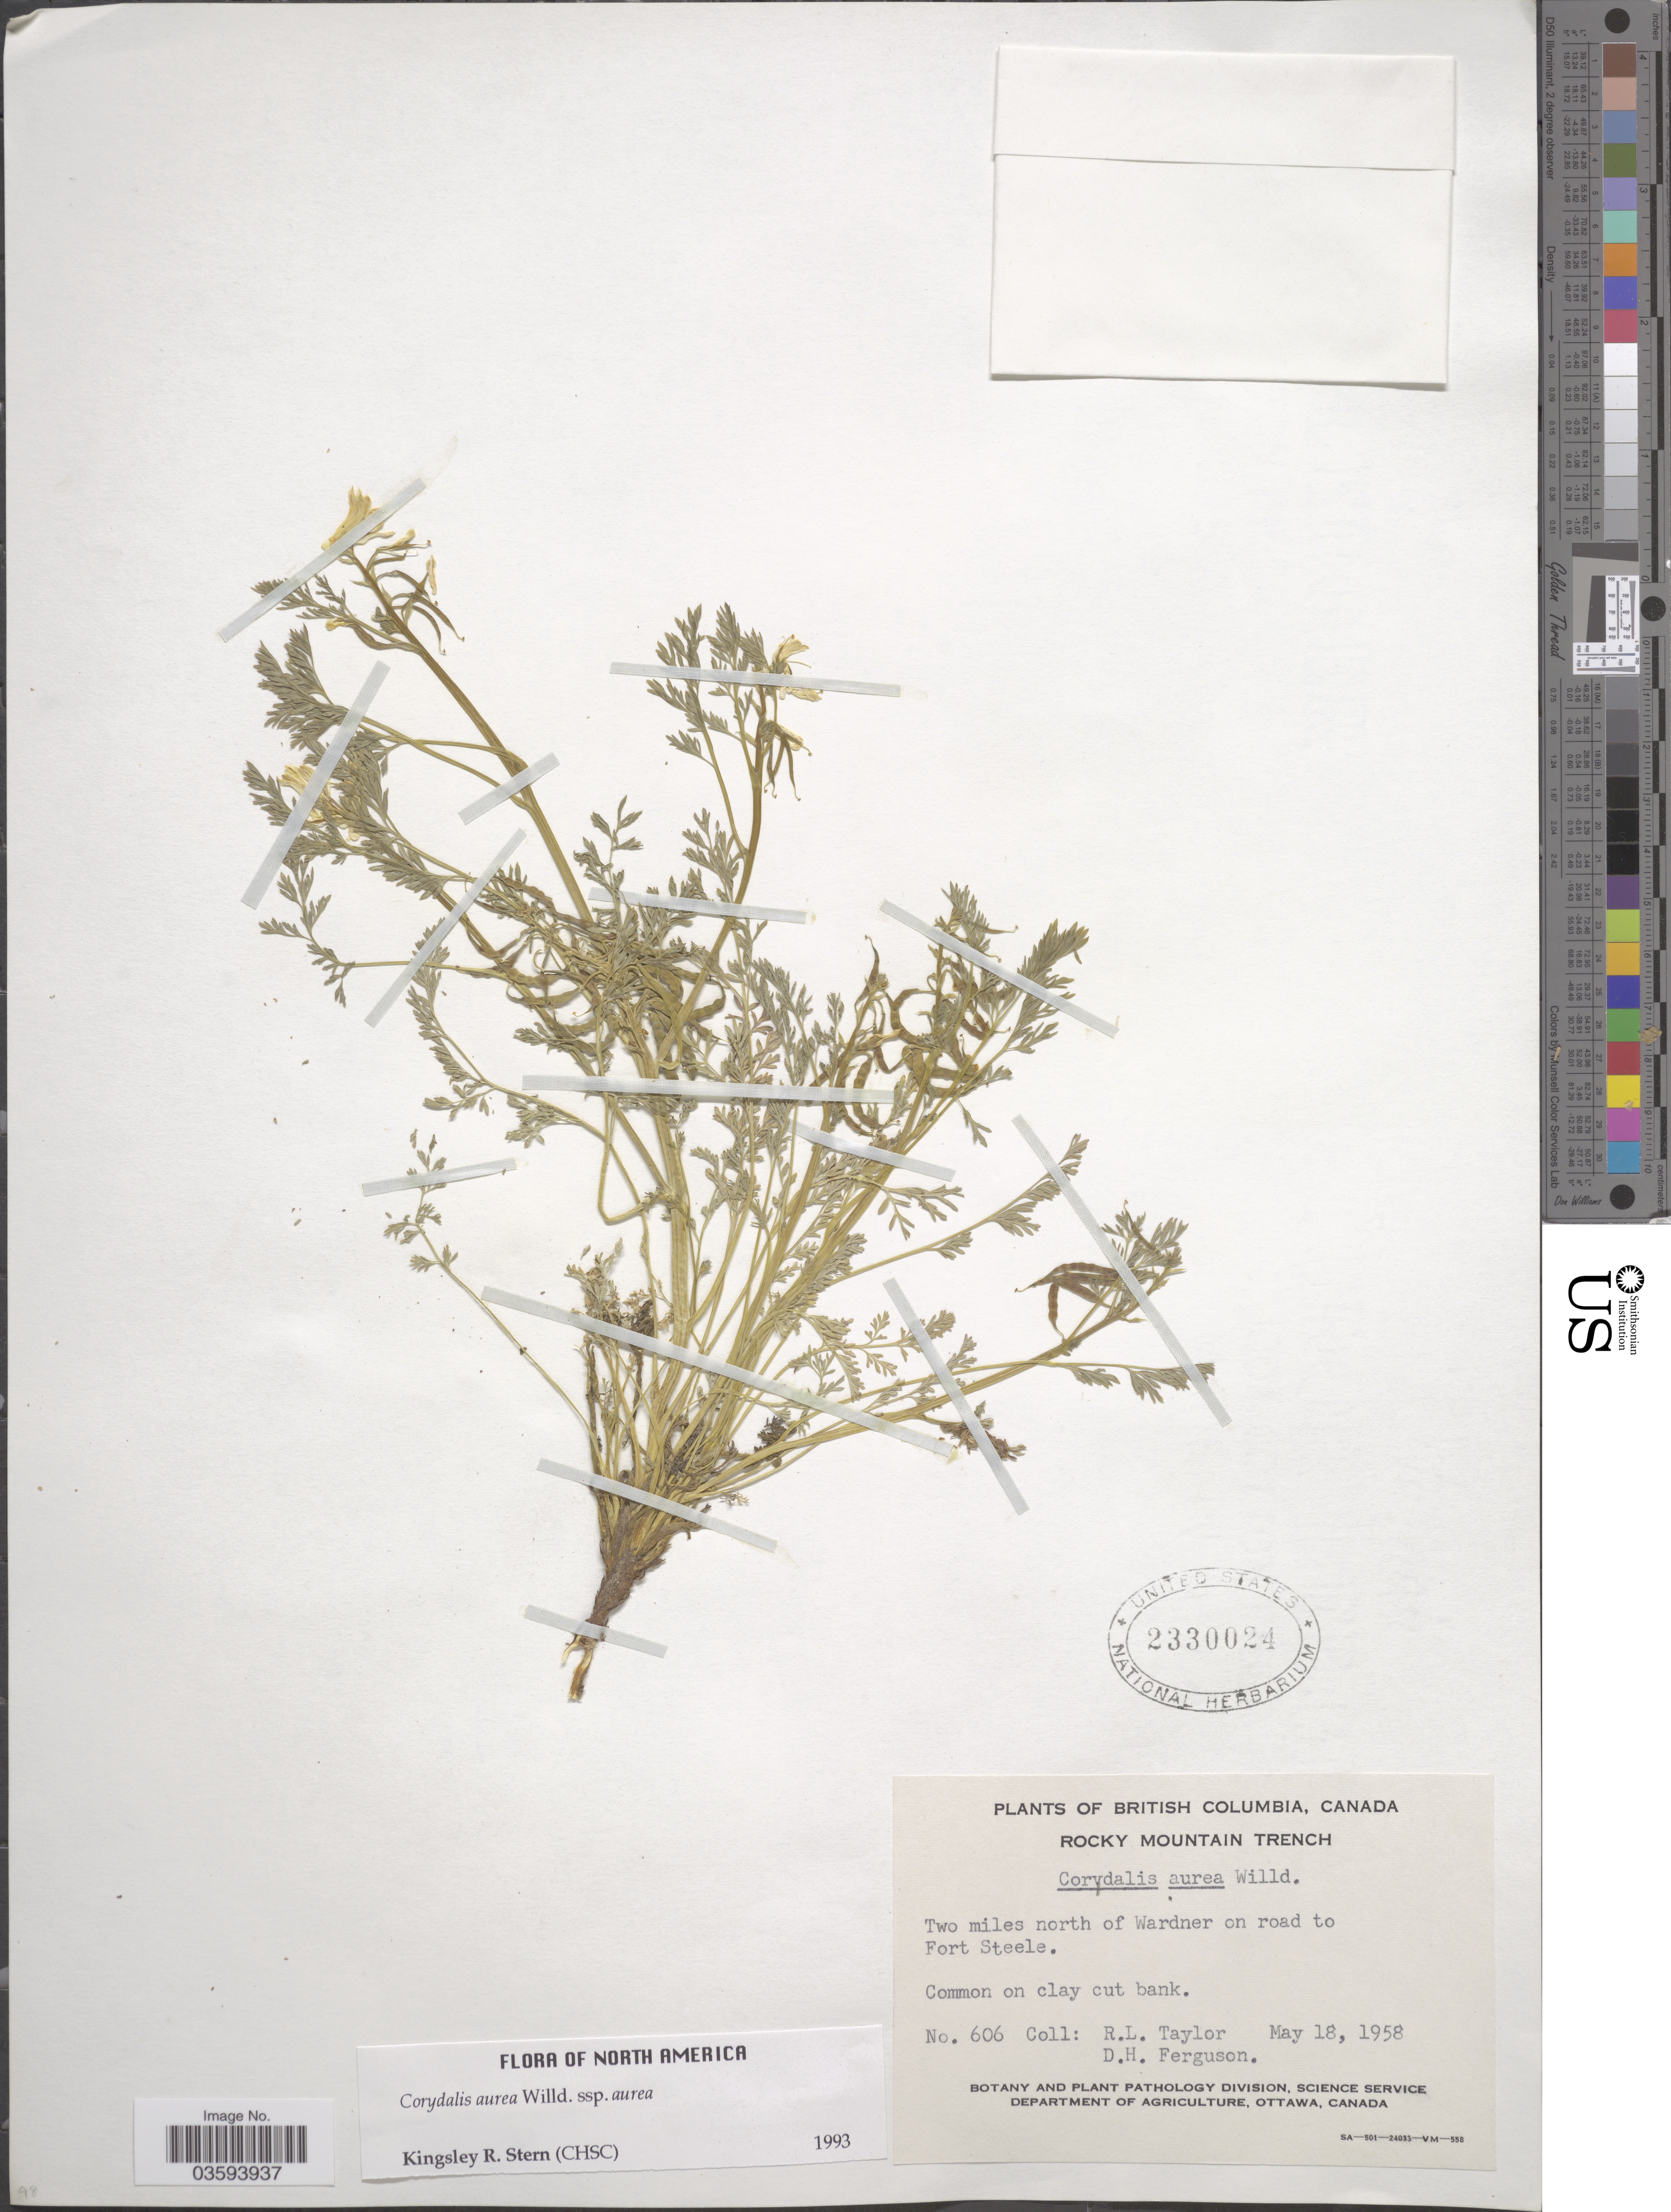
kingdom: Plantae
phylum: Tracheophyta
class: Magnoliopsida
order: Ranunculales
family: Papaveraceae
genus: Corydalis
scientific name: Corydalis aurea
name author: Willd.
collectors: R. Taylor & D. Ferguson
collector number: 606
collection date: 1958-05-18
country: Canada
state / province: British Columbia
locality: Rocky Mountain Trench. Two miles north of Wardner on road to Fort Steele.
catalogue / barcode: US 2330024